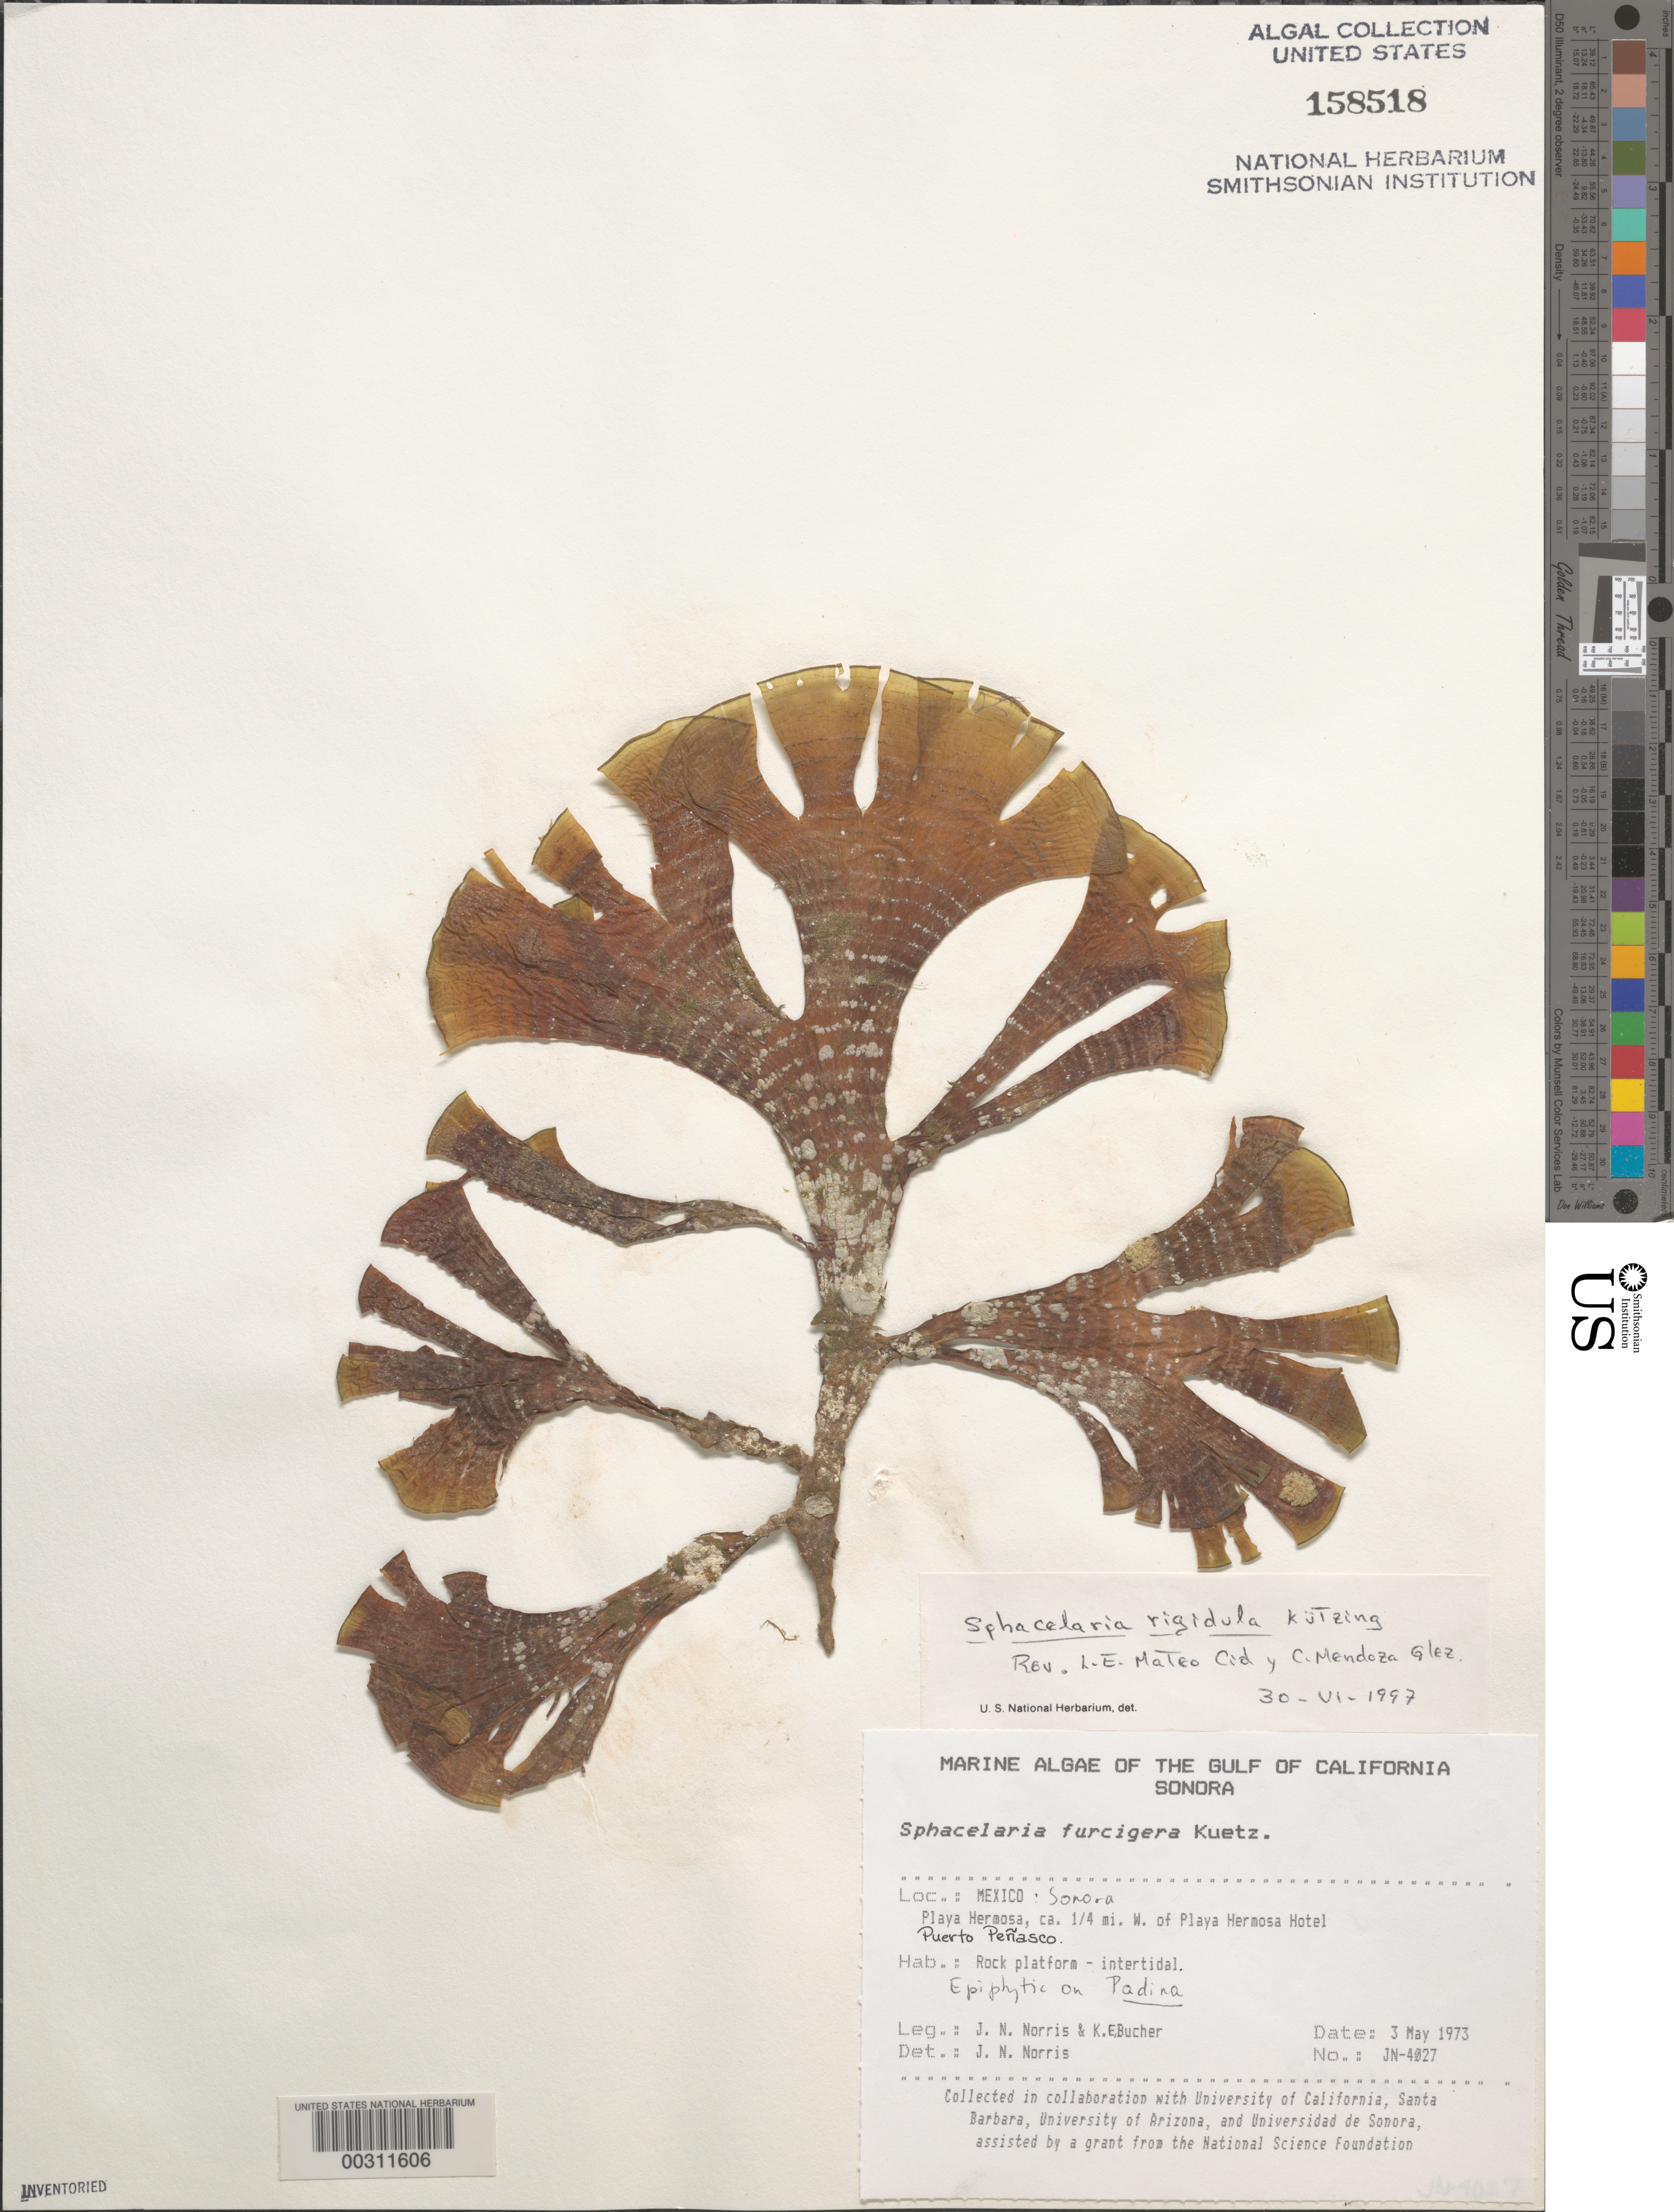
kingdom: Chromista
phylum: Ochrophyta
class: Phaeophyceae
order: Sphacelariales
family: Sphacelariaceae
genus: Sphacelaria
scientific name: Sphacelaria rigidula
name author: Kütz.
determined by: Mendoza G., C.; Mateo. Cid, L. E.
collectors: J. N. Norris & K. E. Bucher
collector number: JN-4027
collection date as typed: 03 May 1973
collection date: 1973-05-03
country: Mexico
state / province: Sonora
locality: Playa Hermosa, Puerto Penasco, ca. 0.25 mile west of Playa Hermosa Hotel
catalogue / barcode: US 158518